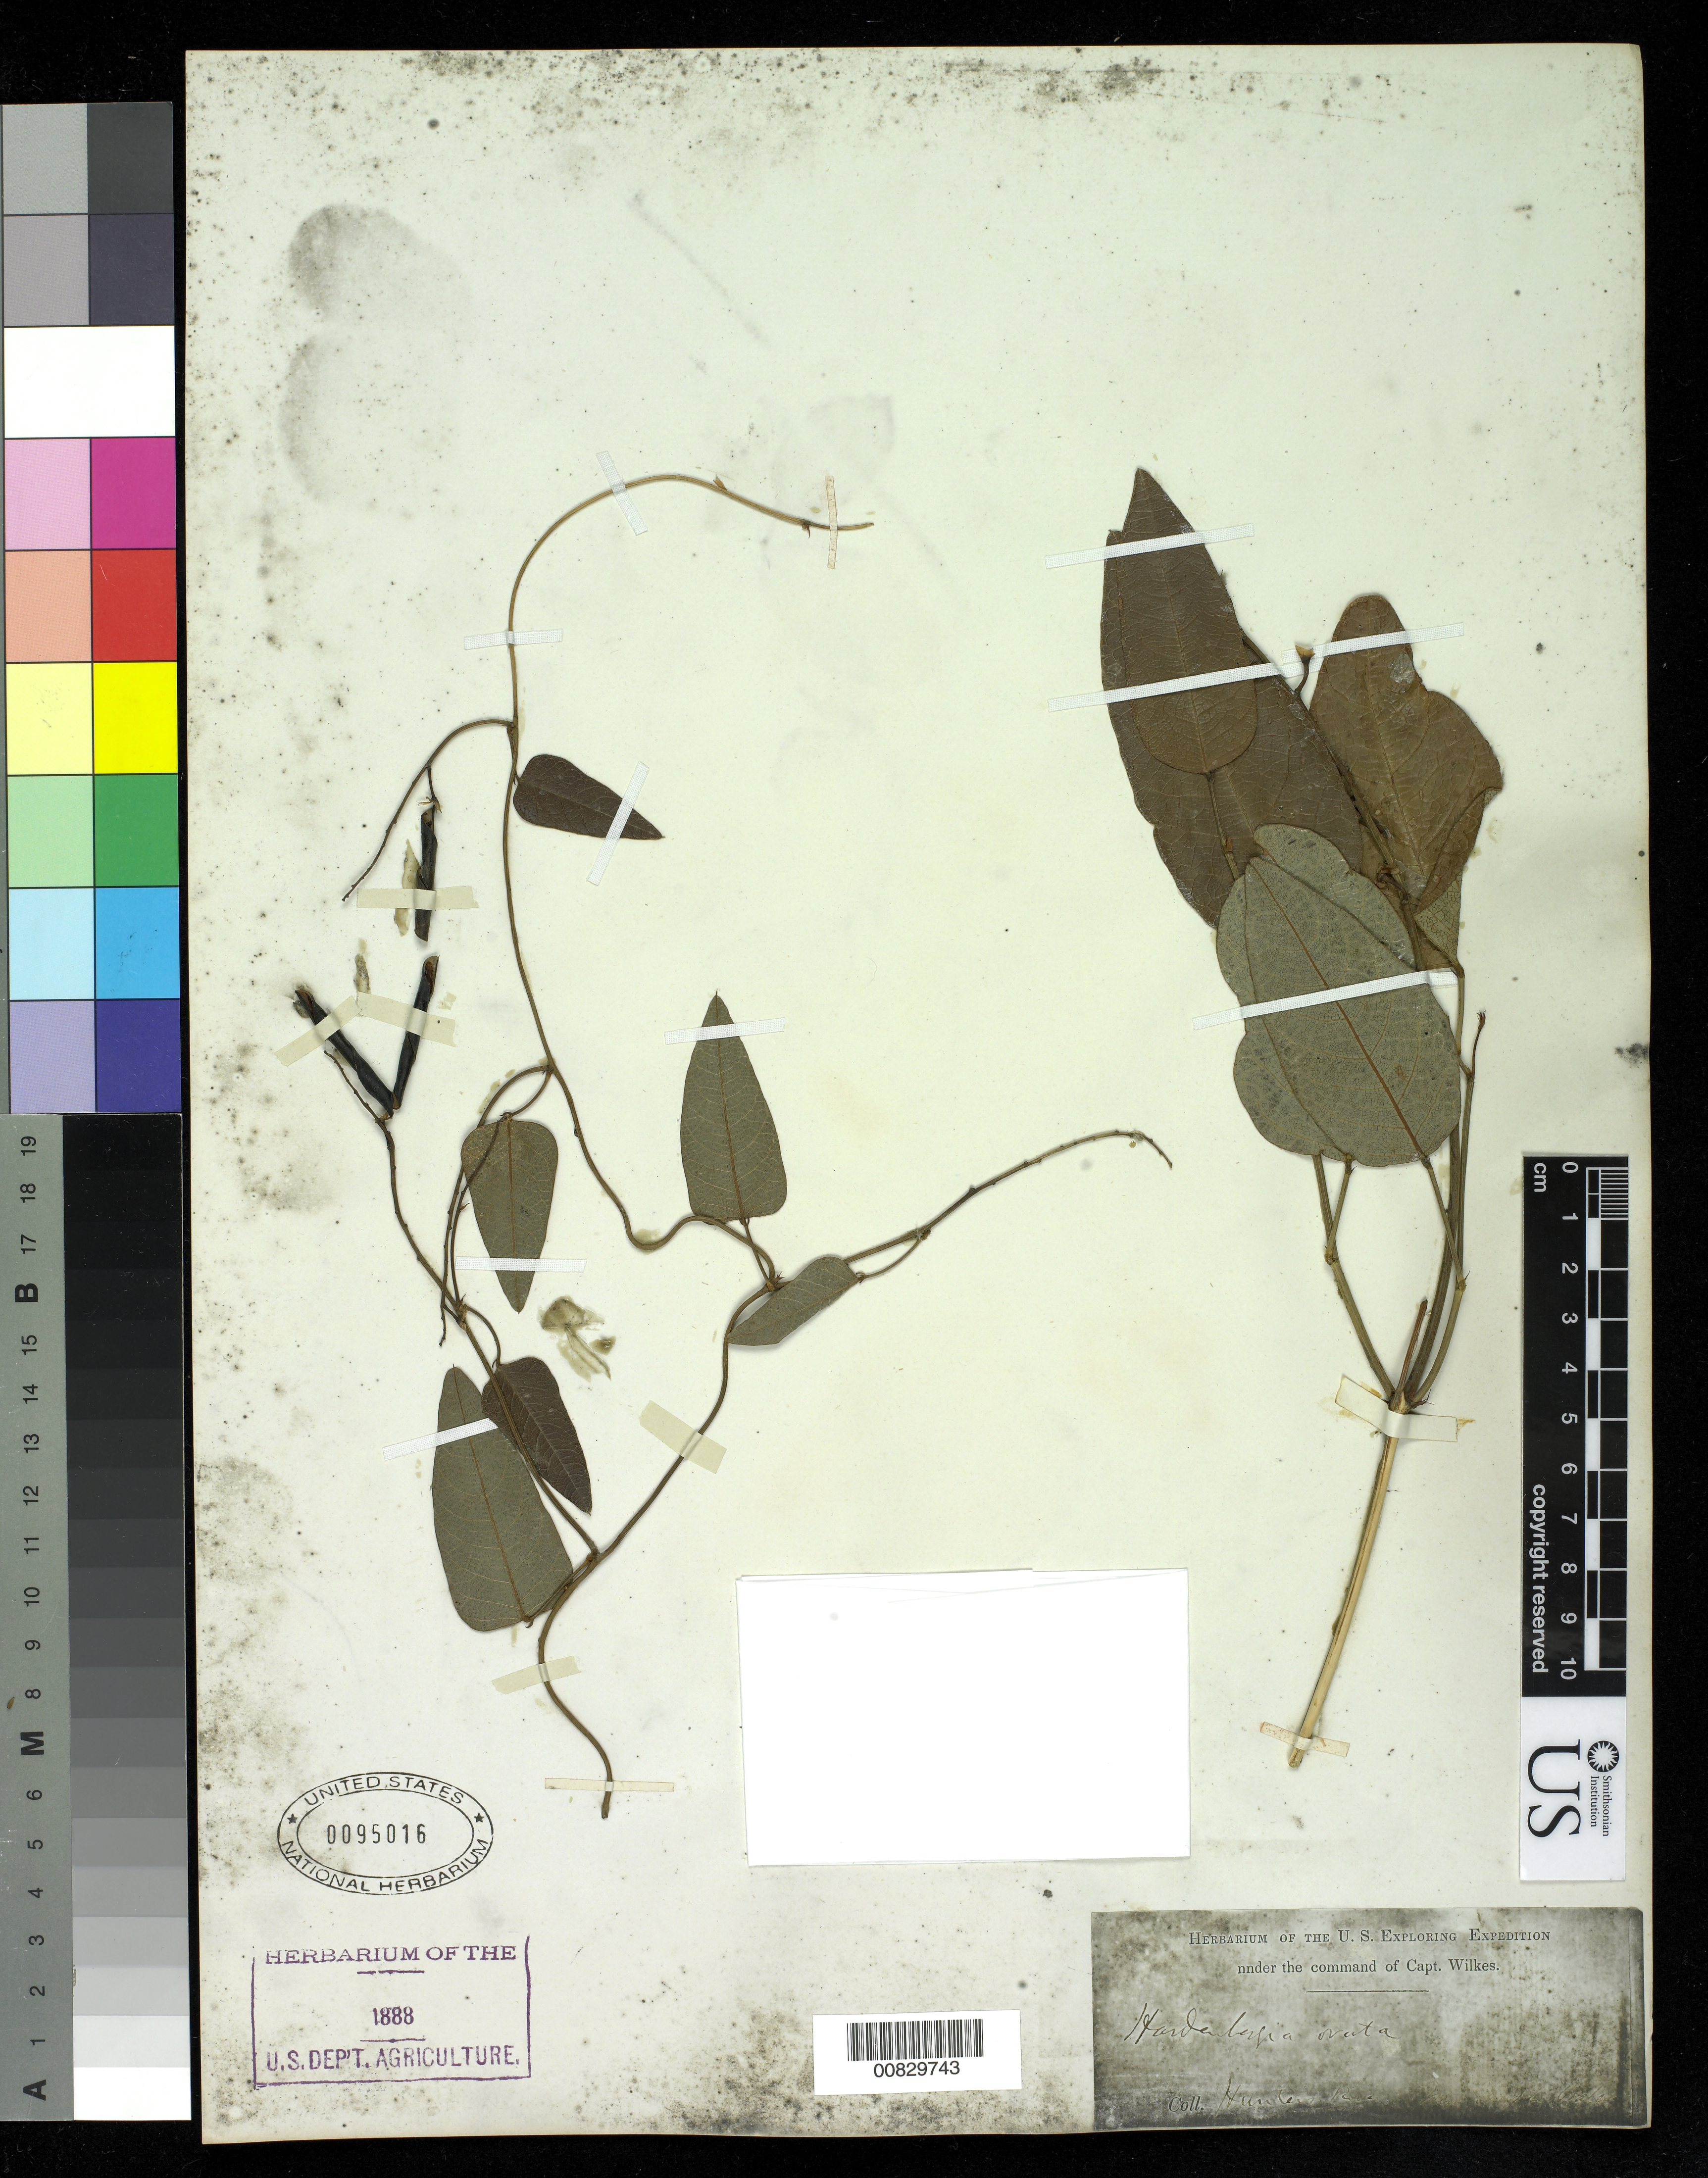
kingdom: Plantae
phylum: Tracheophyta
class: Magnoliopsida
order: Fabales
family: Fabaceae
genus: Kennedia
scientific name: Kennedia ovata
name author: Sims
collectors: Wilkes Explor. Exped.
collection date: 1838/1842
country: Australia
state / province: New South Wales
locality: Hunter's River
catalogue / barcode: US 95016